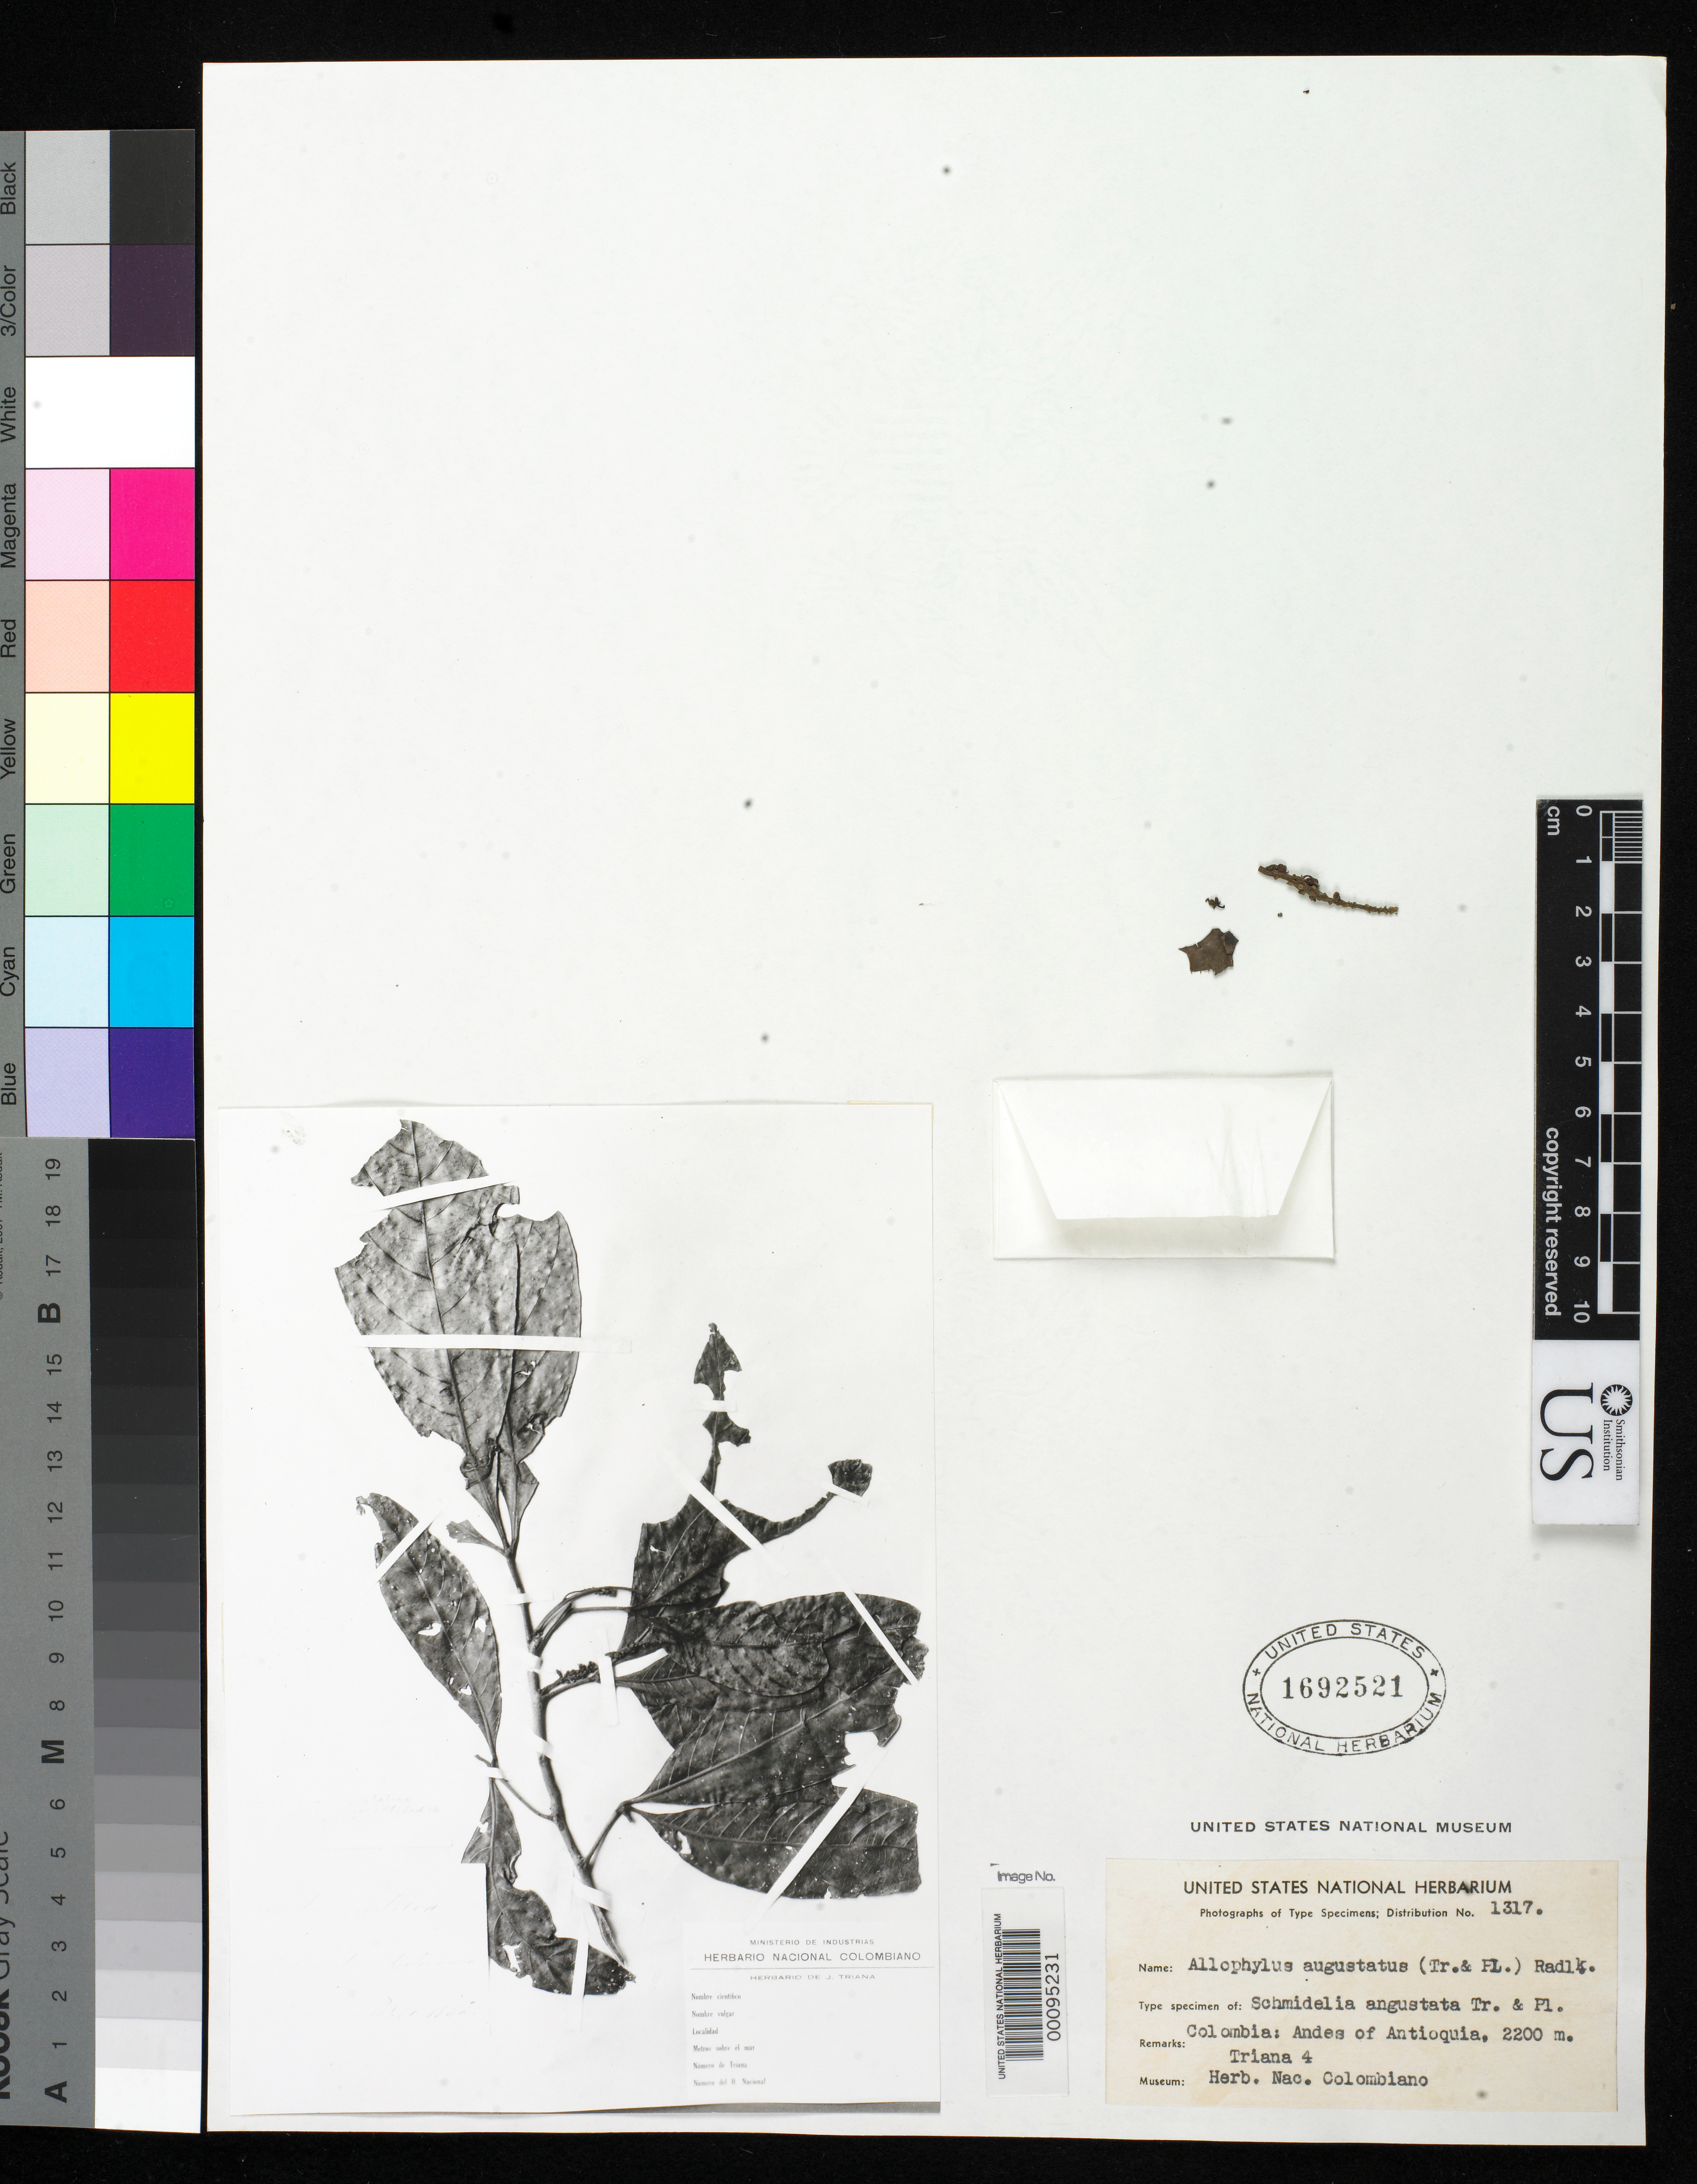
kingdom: Plantae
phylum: Tracheophyta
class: Magnoliopsida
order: Sapindales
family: Sapindaceae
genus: Schmidelia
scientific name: Schmidelia angustata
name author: Triana & Planch.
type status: Type Fragment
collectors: J. J. Triana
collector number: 4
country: Colombia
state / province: Antioquia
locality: Andes.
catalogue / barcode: US 1692521